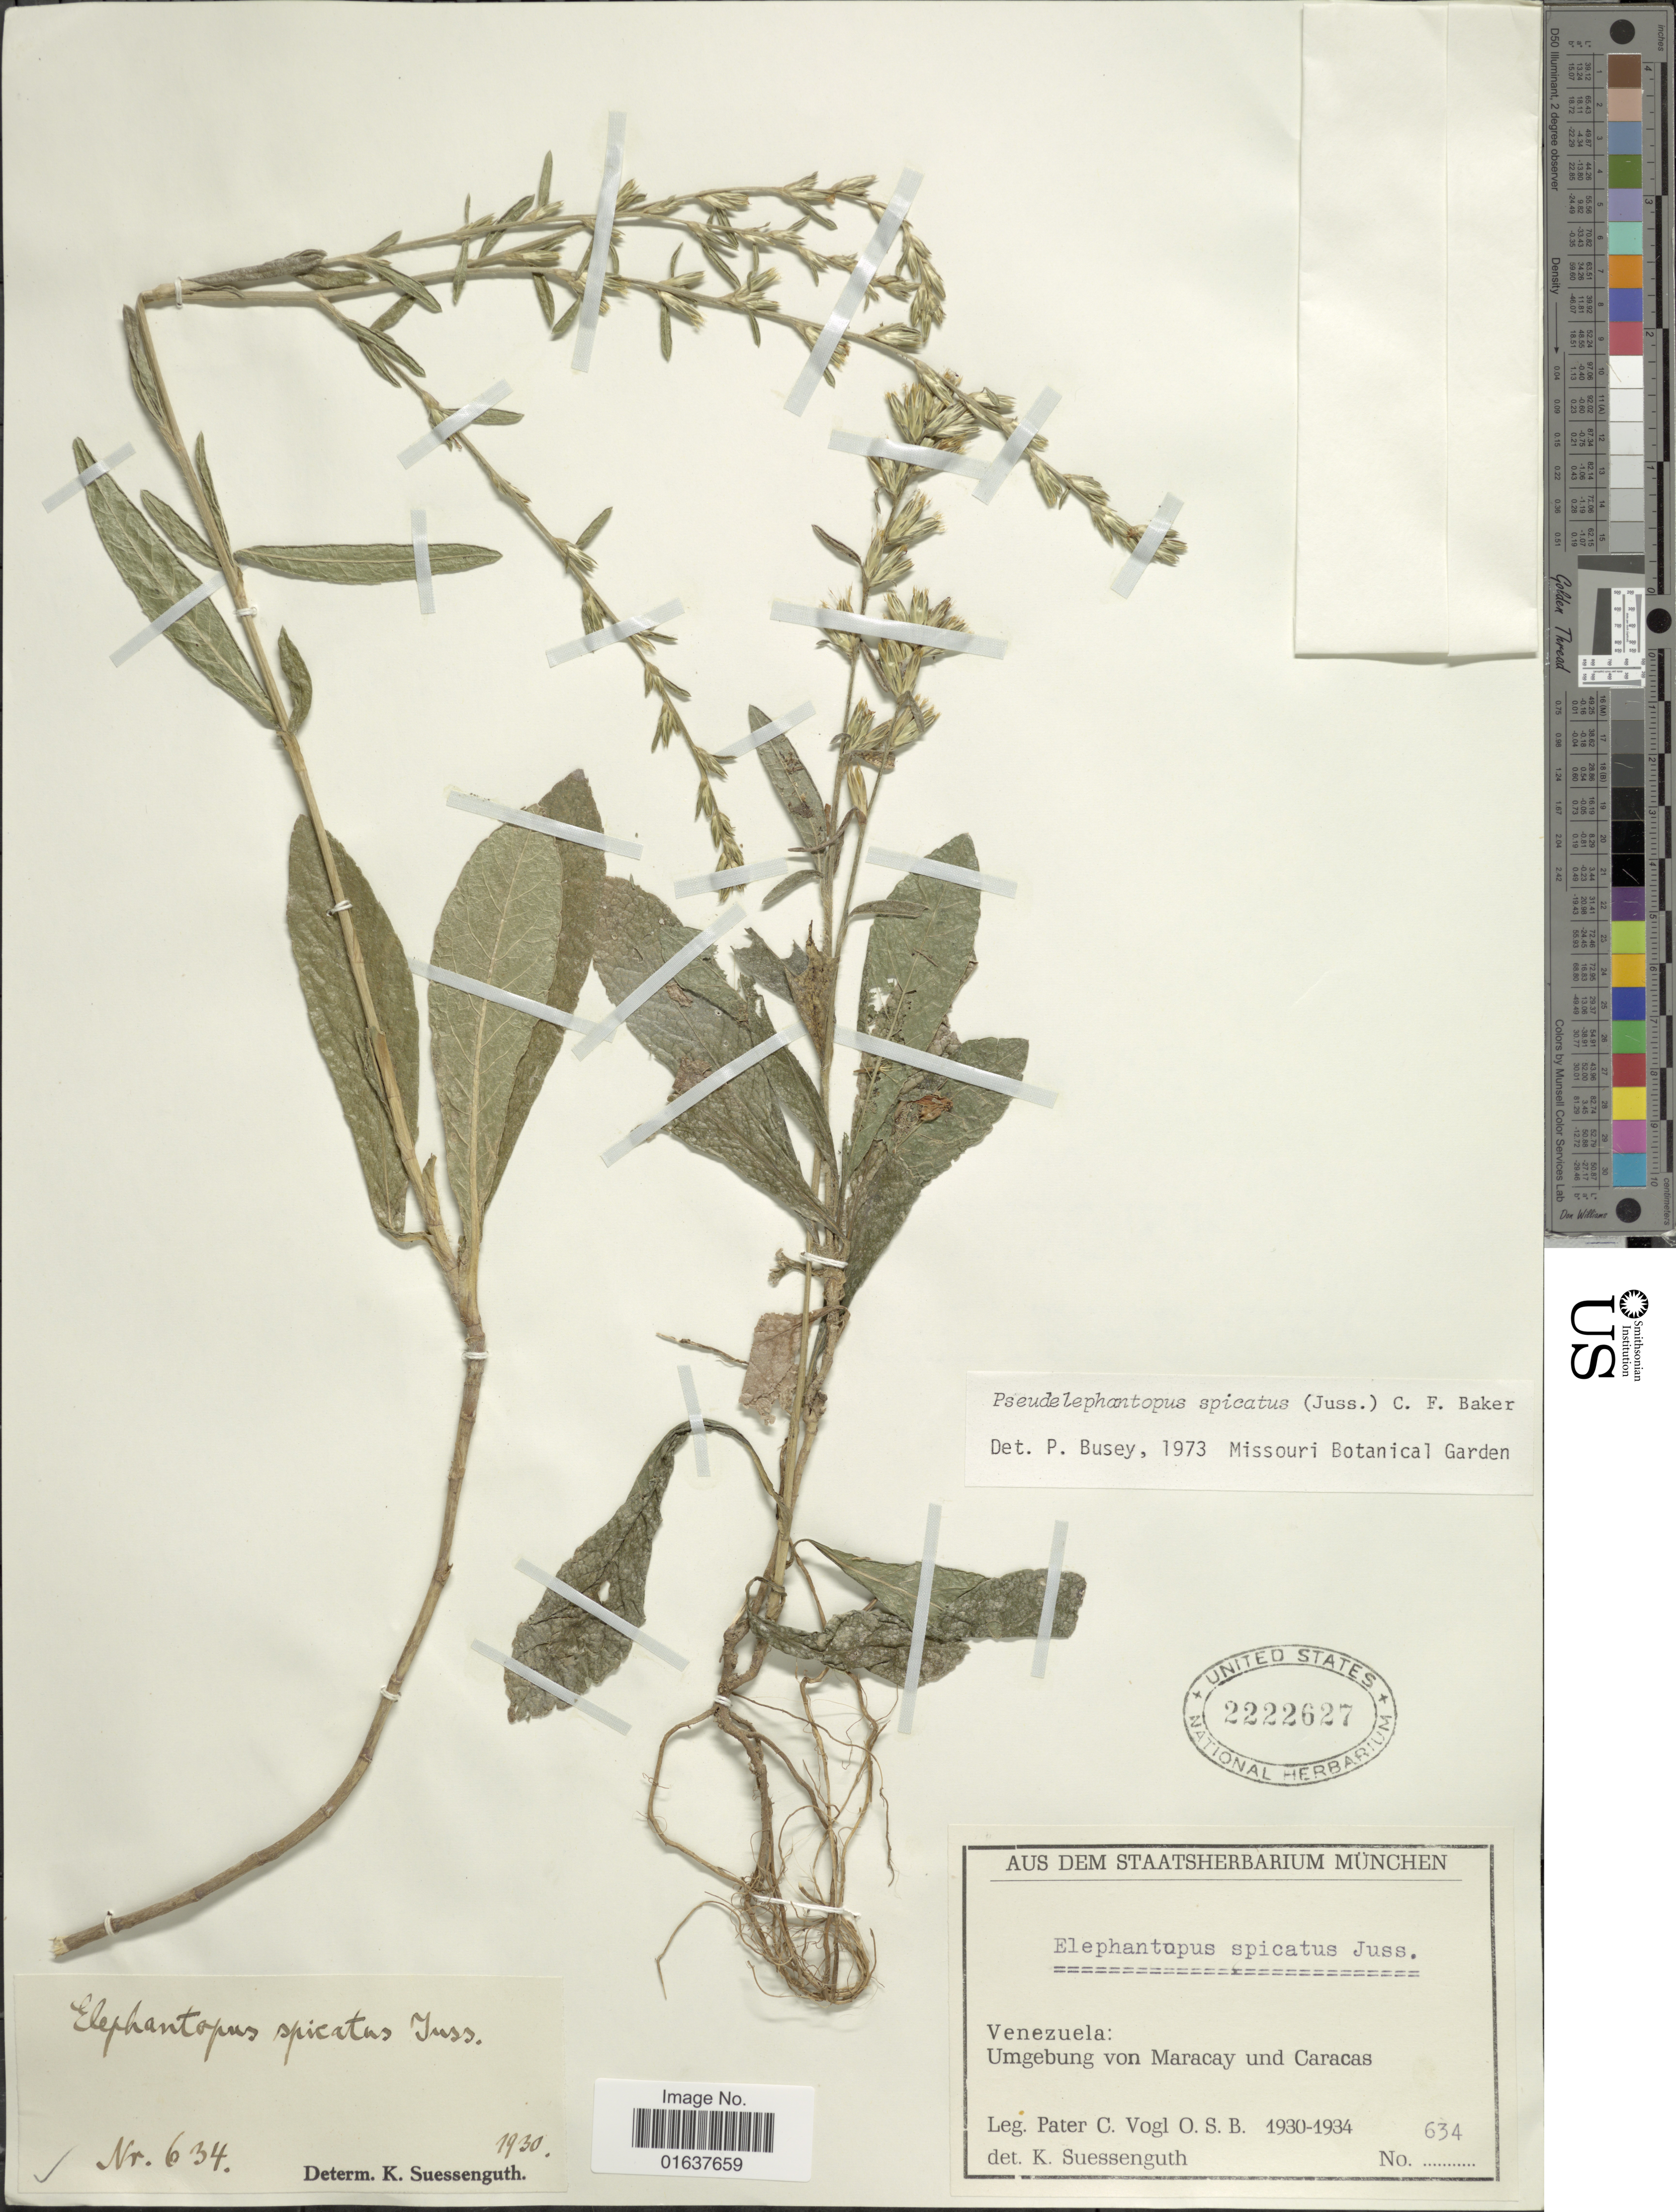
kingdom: Plantae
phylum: Tracheophyta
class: Magnoliopsida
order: Asterales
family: Asteraceae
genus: Pseudelephantopus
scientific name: Pseudelephantopus spicatus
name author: (Juss. ex Aubl.) C.F. Baker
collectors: P. C. Vogl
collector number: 634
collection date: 1930/1934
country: Venezuela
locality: Umgebung von maracay und Caracas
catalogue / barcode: US 2222627